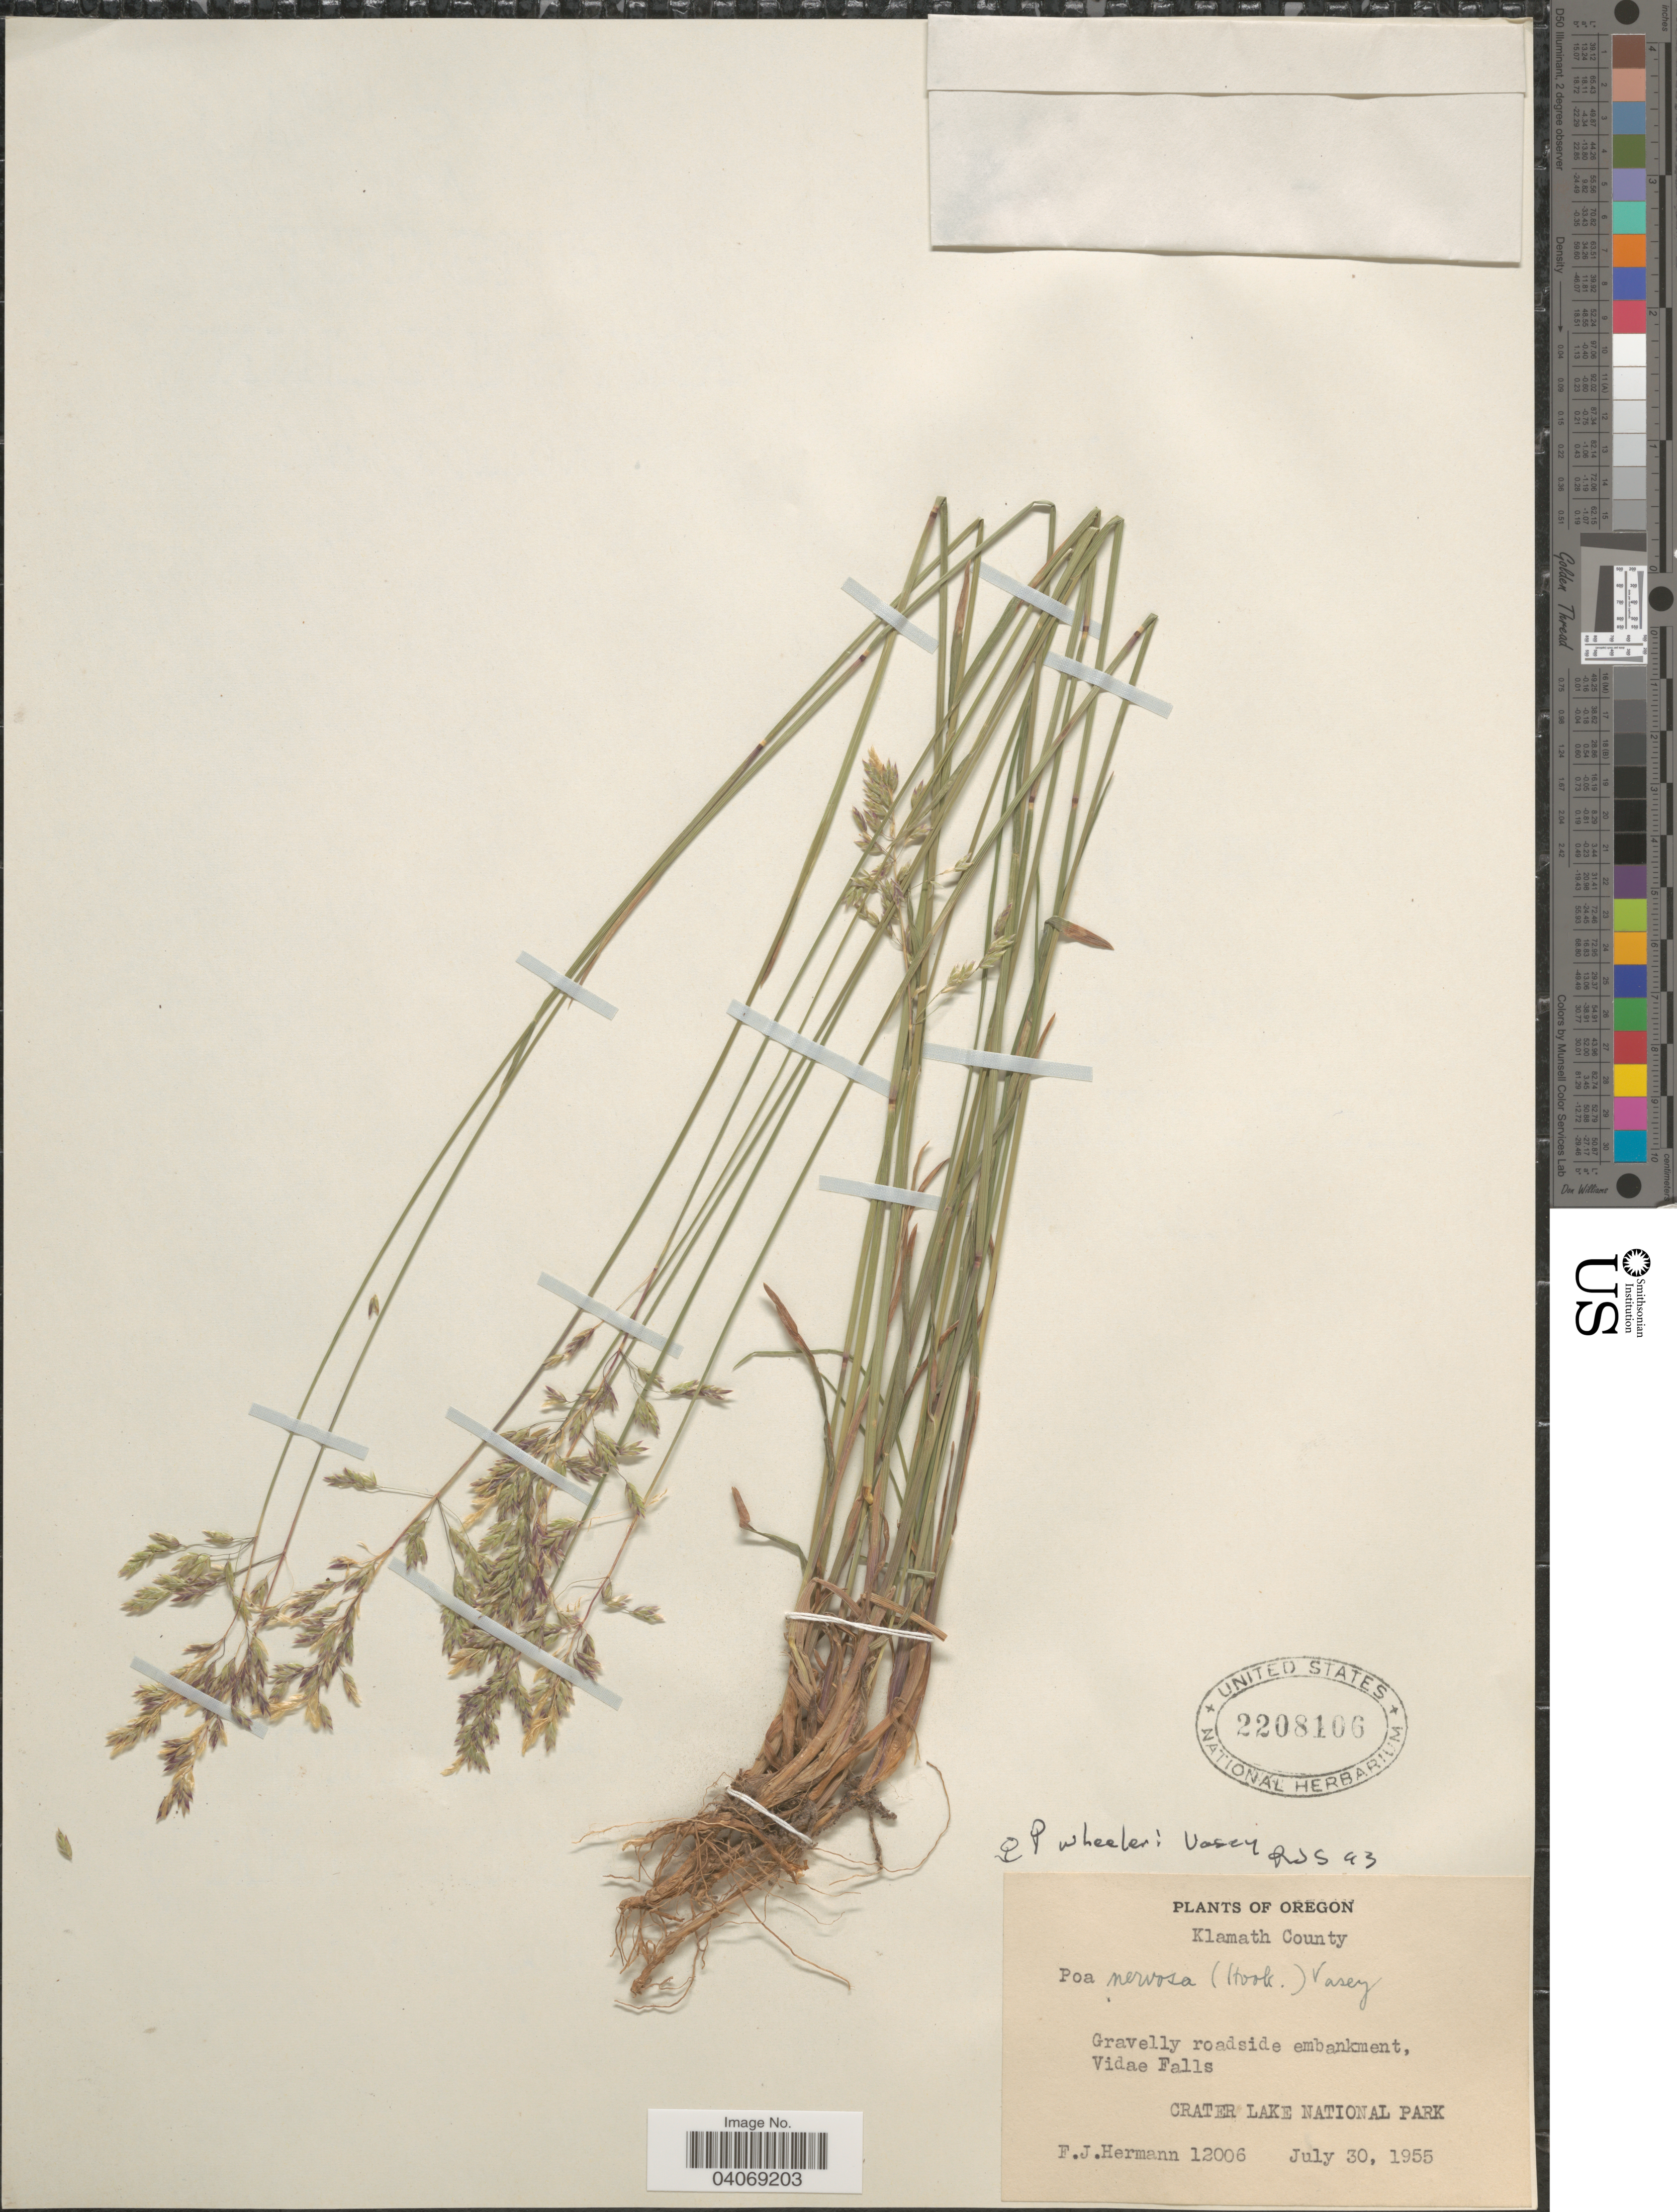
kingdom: Plantae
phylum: Tracheophyta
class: Liliopsida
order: Poales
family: Poaceae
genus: Poa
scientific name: Poa wheeleri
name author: Vasey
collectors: F. J. Hermann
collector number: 12006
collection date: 1955-07-30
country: United States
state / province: Oregon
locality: Klamath County. Gravelly roadside embankment, Vidae Falls. Crater Lake National Park.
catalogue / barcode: US 2208106